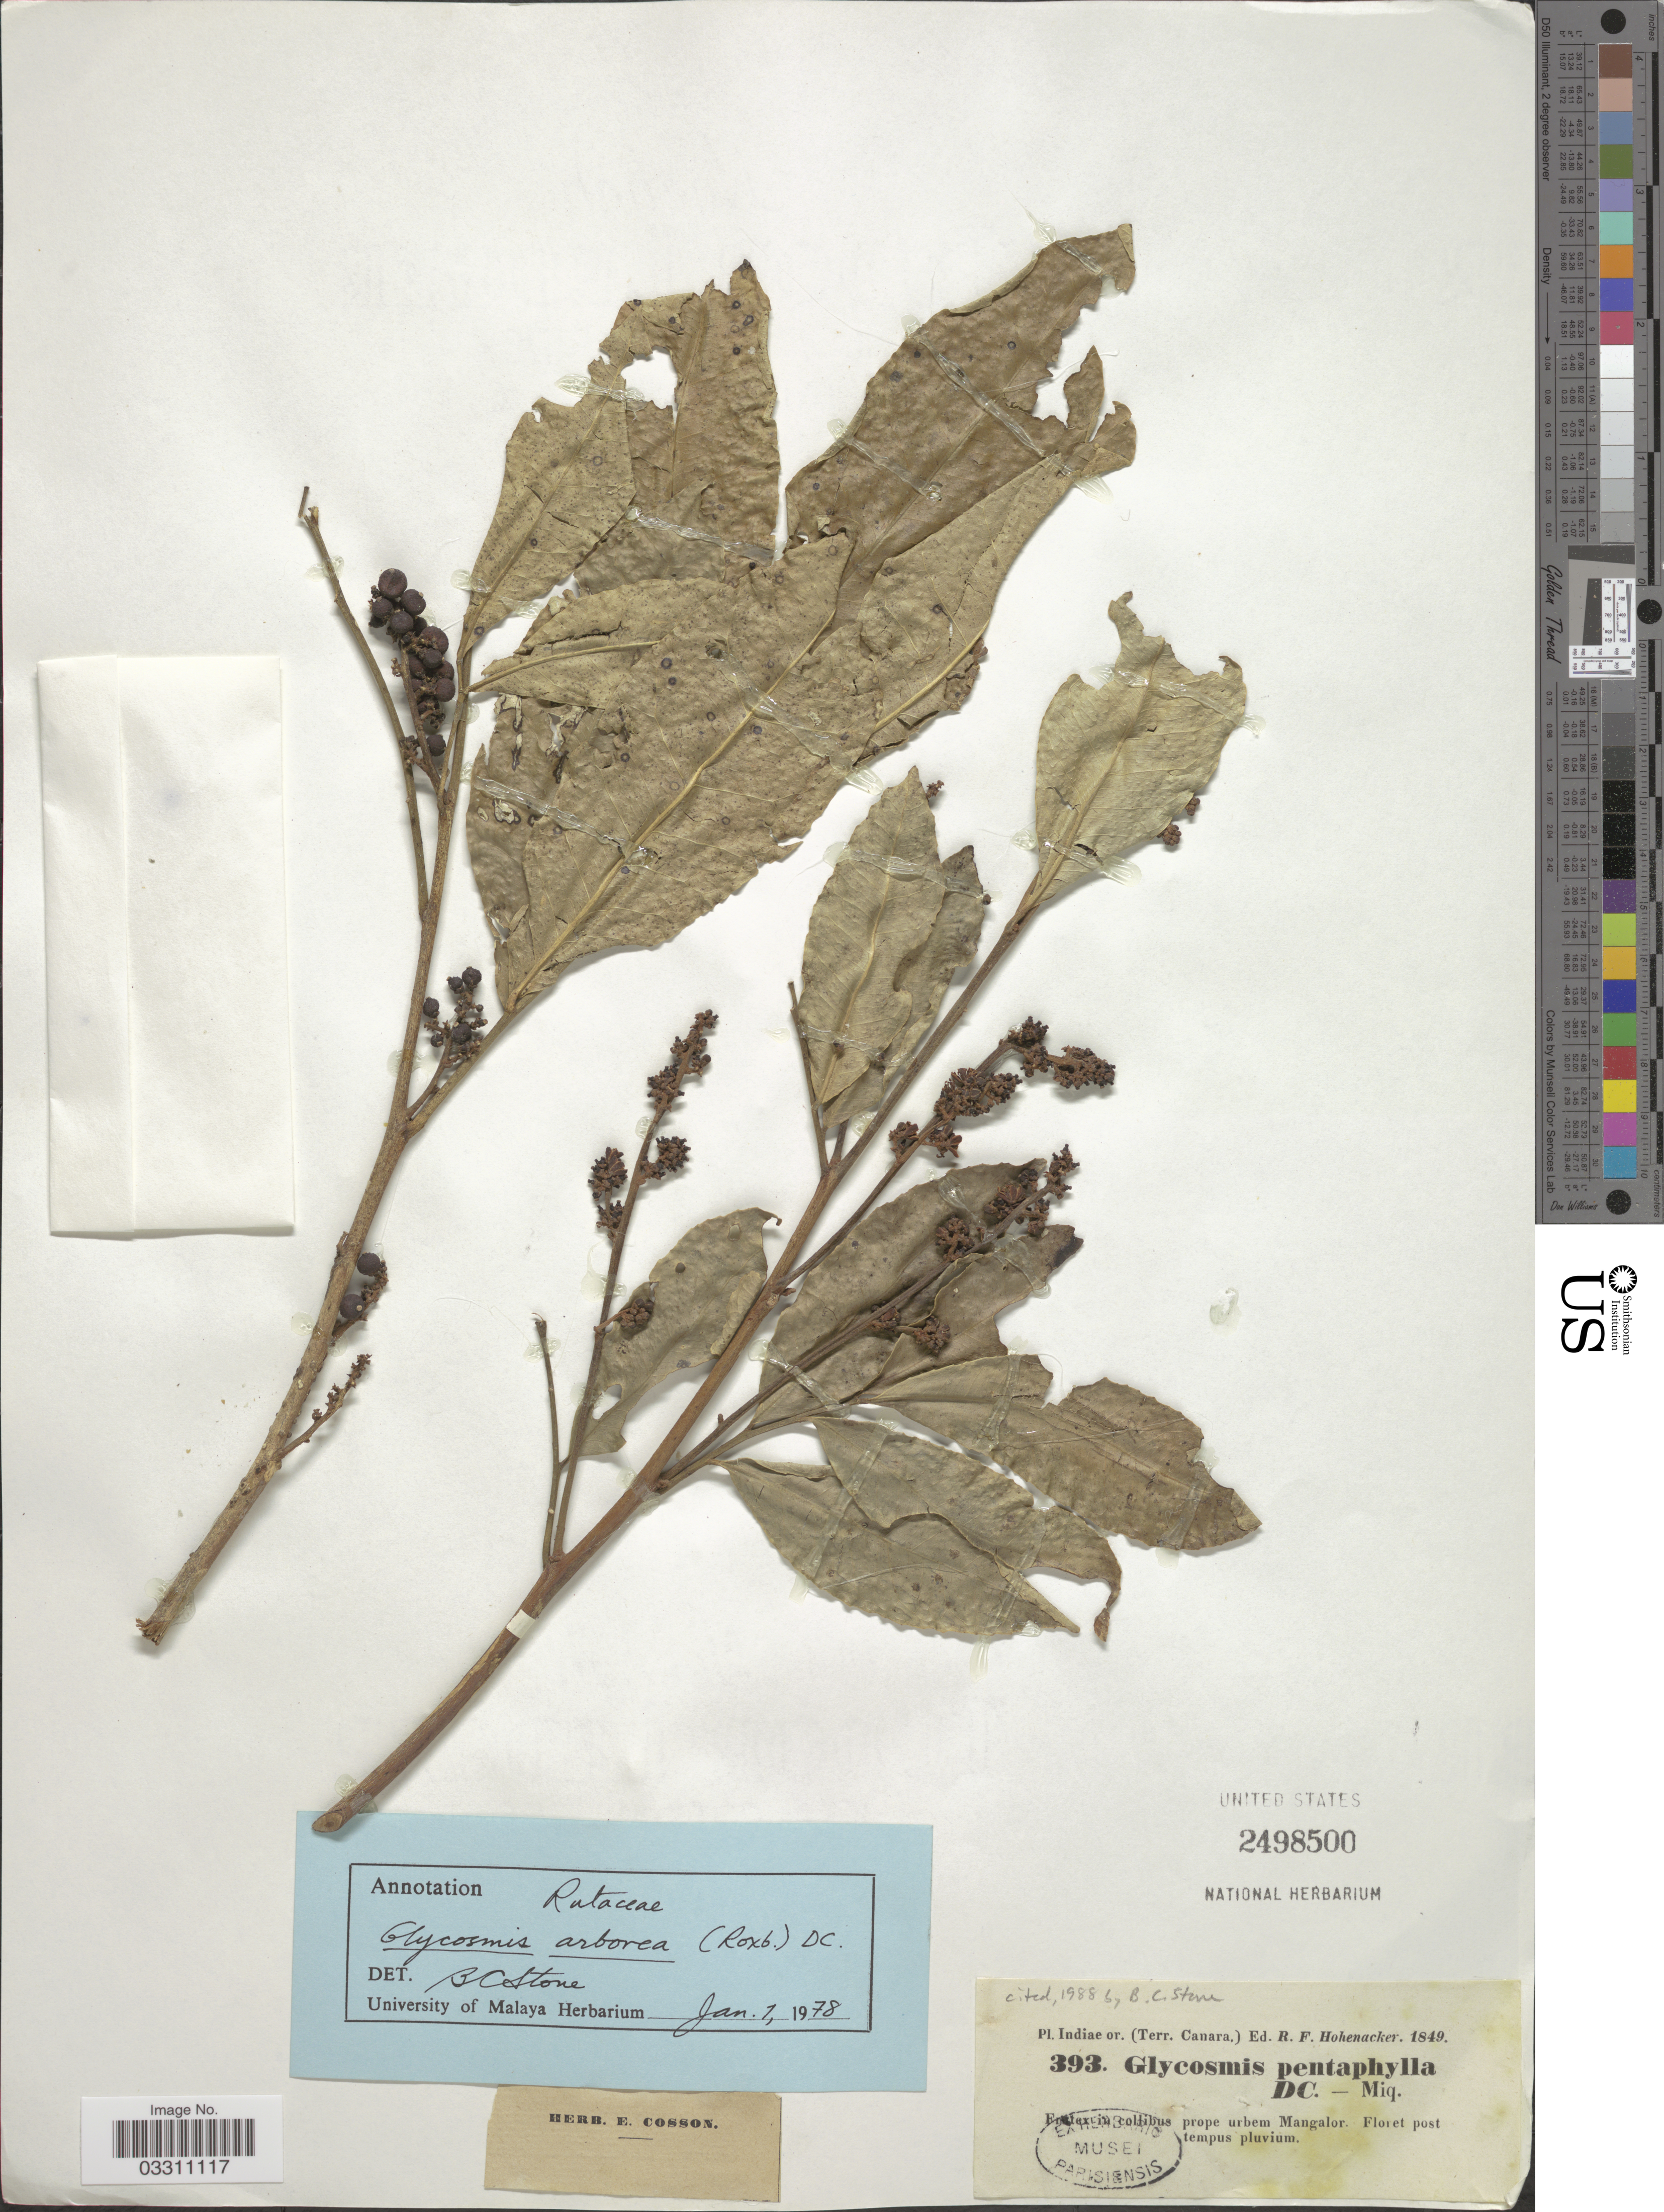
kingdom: Plantae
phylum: Tracheophyta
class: Magnoliopsida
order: Sapindales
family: Rutaceae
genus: Glycosmis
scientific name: Glycosmis pentaphylla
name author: (Retz.) DC.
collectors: R. F. Hohenacker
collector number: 393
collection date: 1849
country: India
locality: Indiae or. (Terr. Canara), Frutex in collibus prope urbem Mangalor.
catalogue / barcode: US 2498500